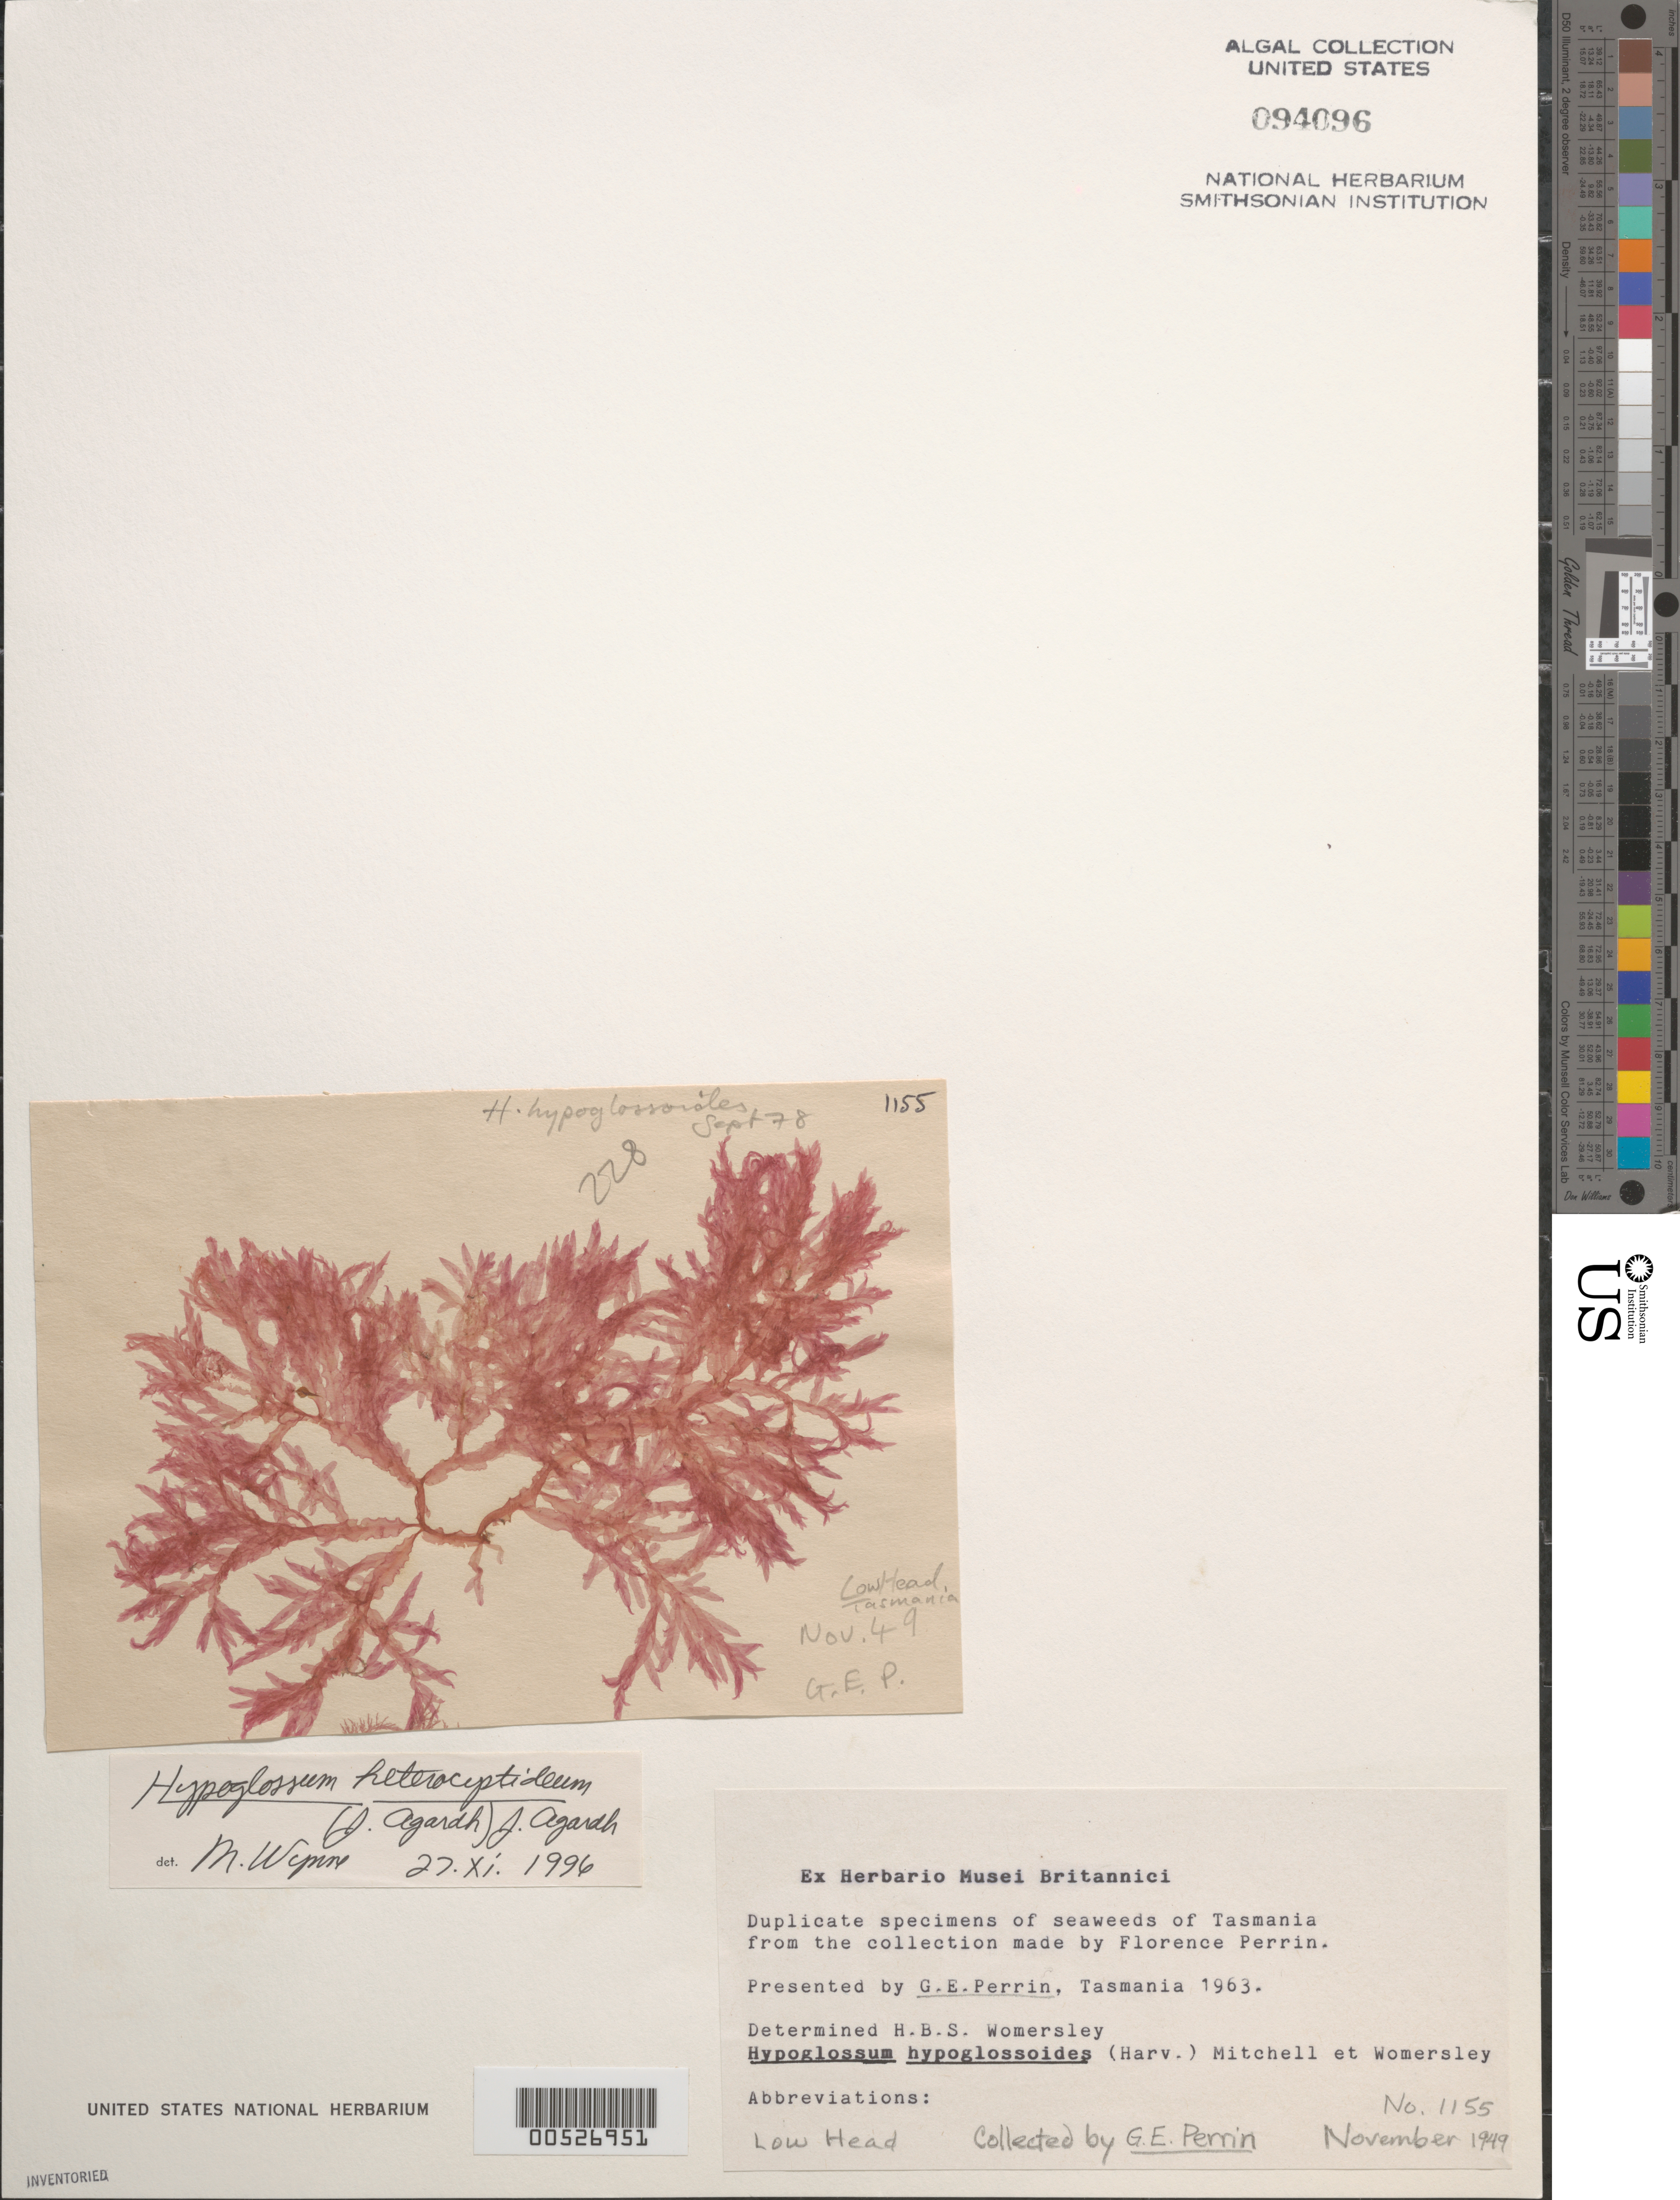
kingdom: Plantae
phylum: Rhodophyta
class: Florideophyceae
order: Ceramiales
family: Delesseriaceae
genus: Hypoglossum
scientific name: Hypoglossum heterocystideum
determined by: Wynne, M. J.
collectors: G. Perrin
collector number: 1155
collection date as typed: Nov 1949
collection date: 1949-11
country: Australia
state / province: Tasmania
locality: Low Head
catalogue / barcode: US 94096